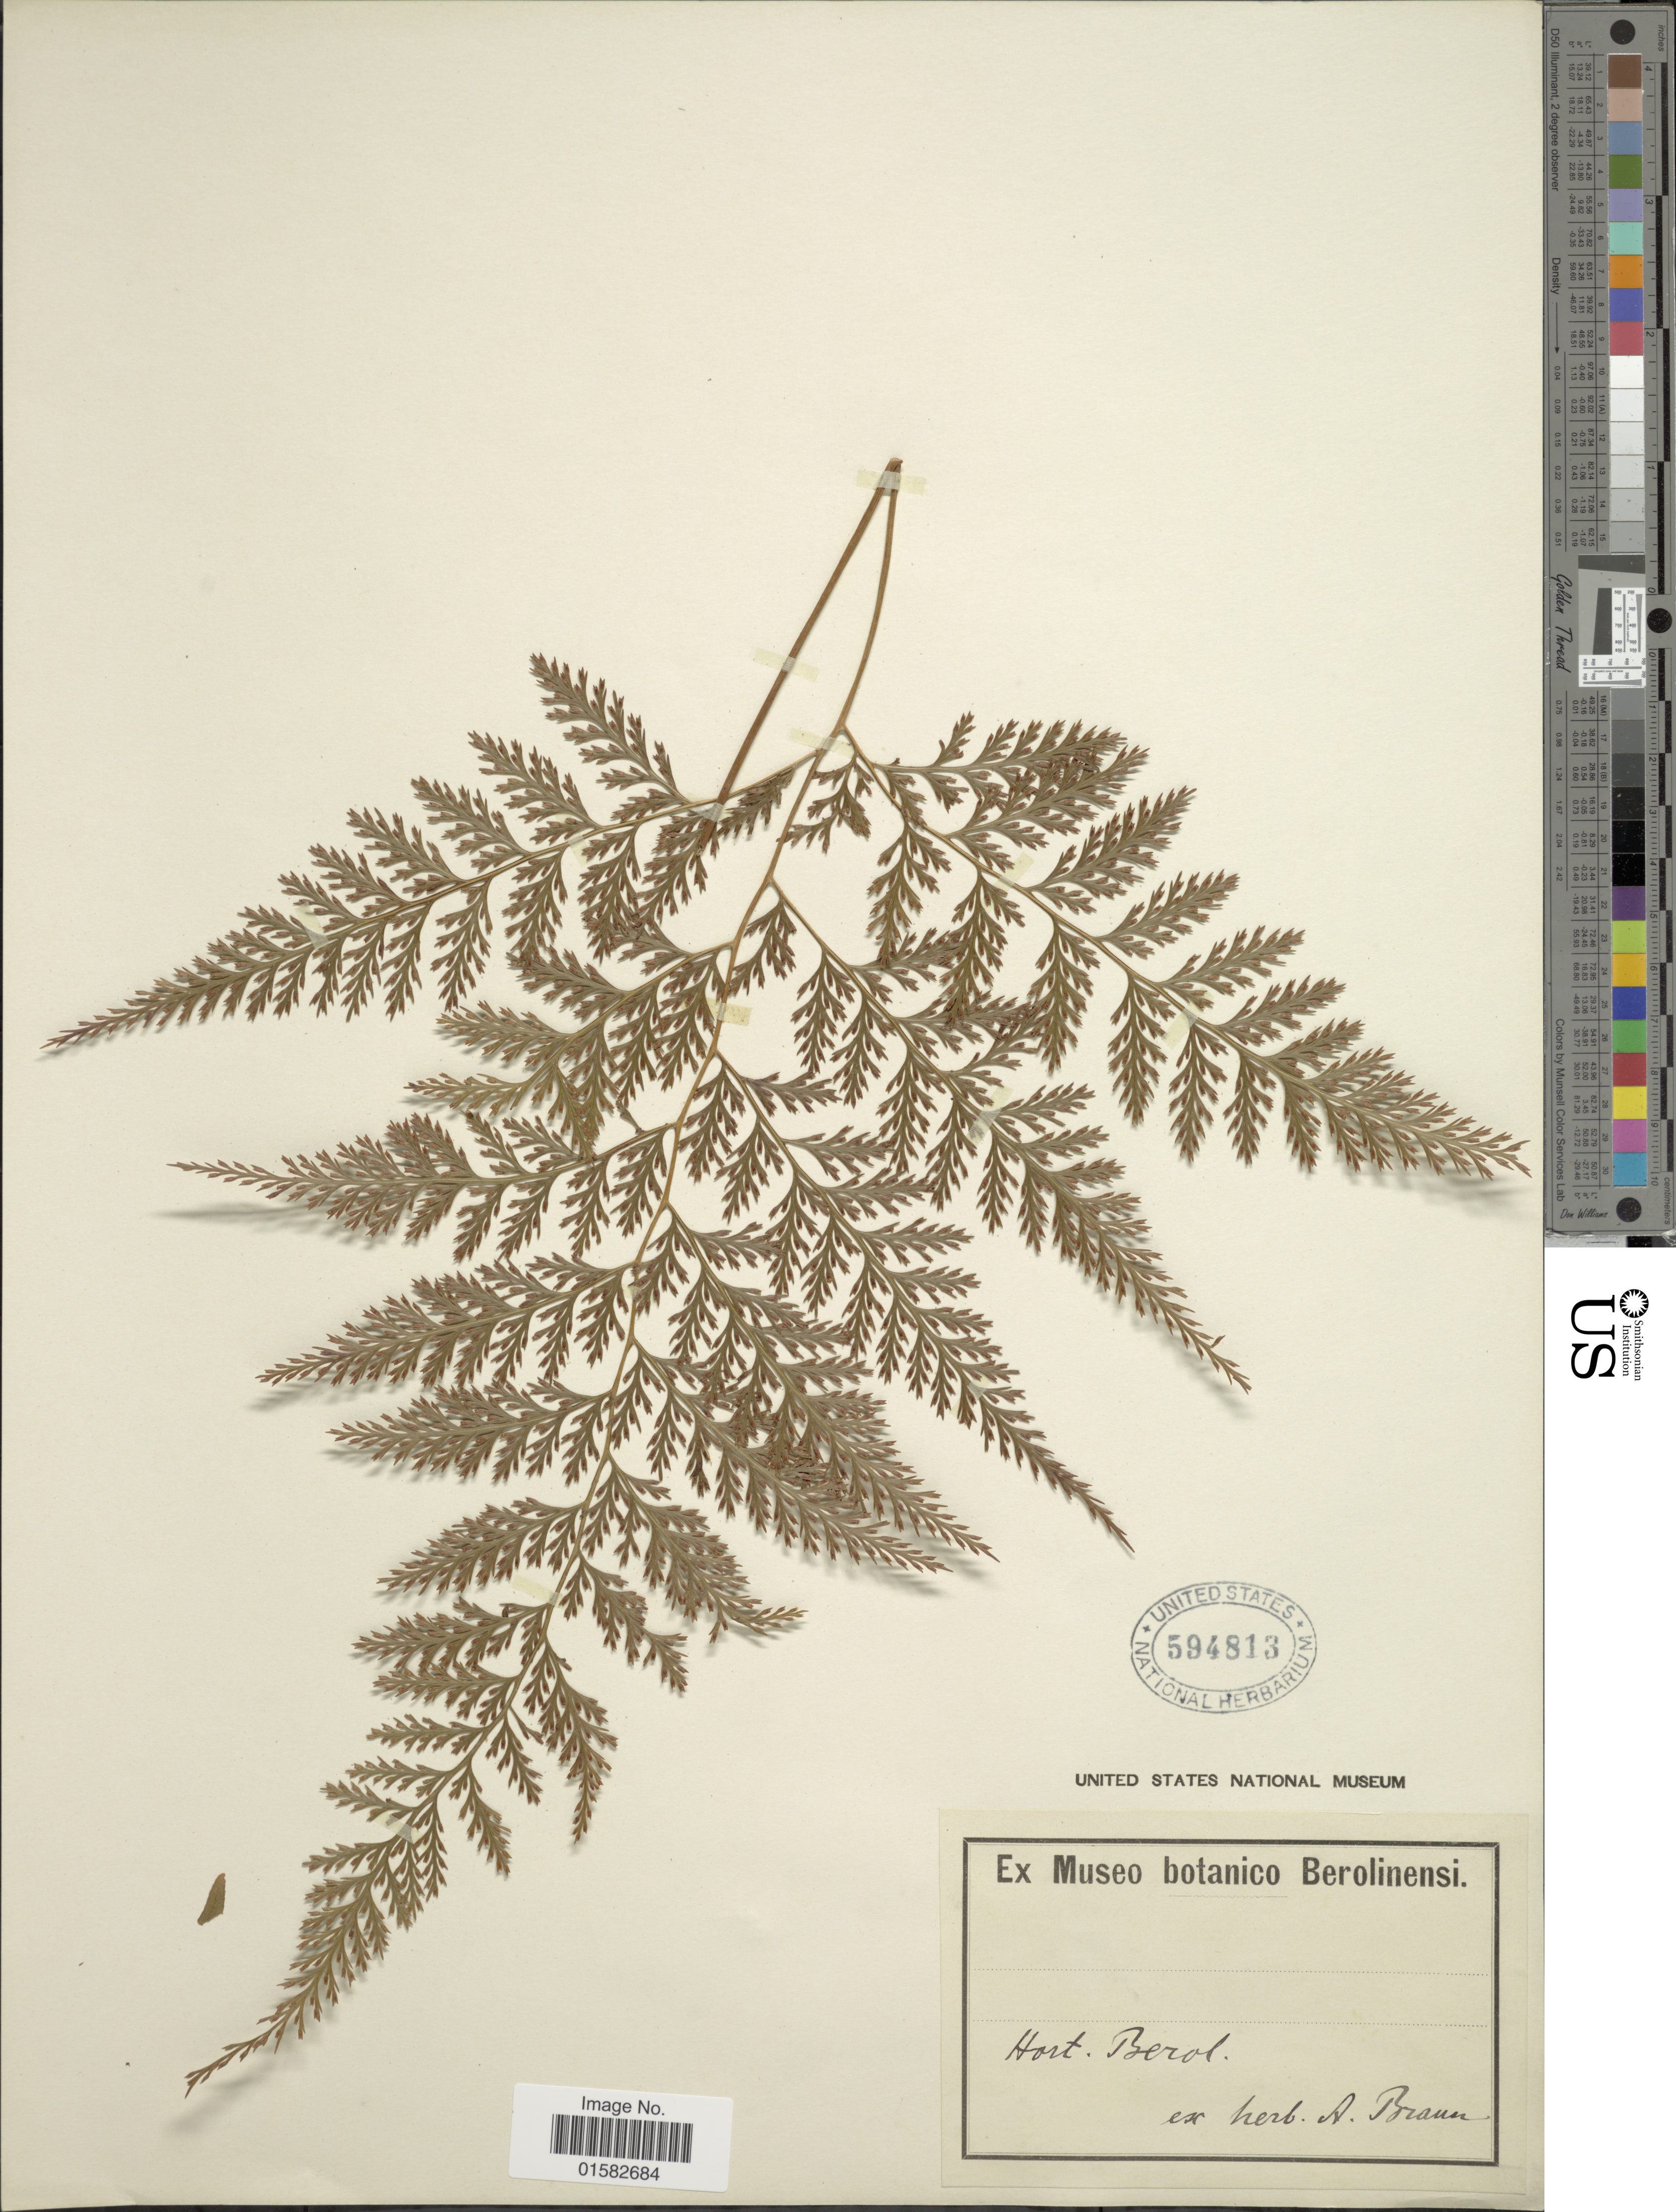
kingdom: Plantae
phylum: Tracheophyta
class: Polypodiopsida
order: Polypodiales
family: Davalliaceae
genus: Davallia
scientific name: Davallia sp.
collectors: ex herb. A. Braun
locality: Hort. Berol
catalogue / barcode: US 594813